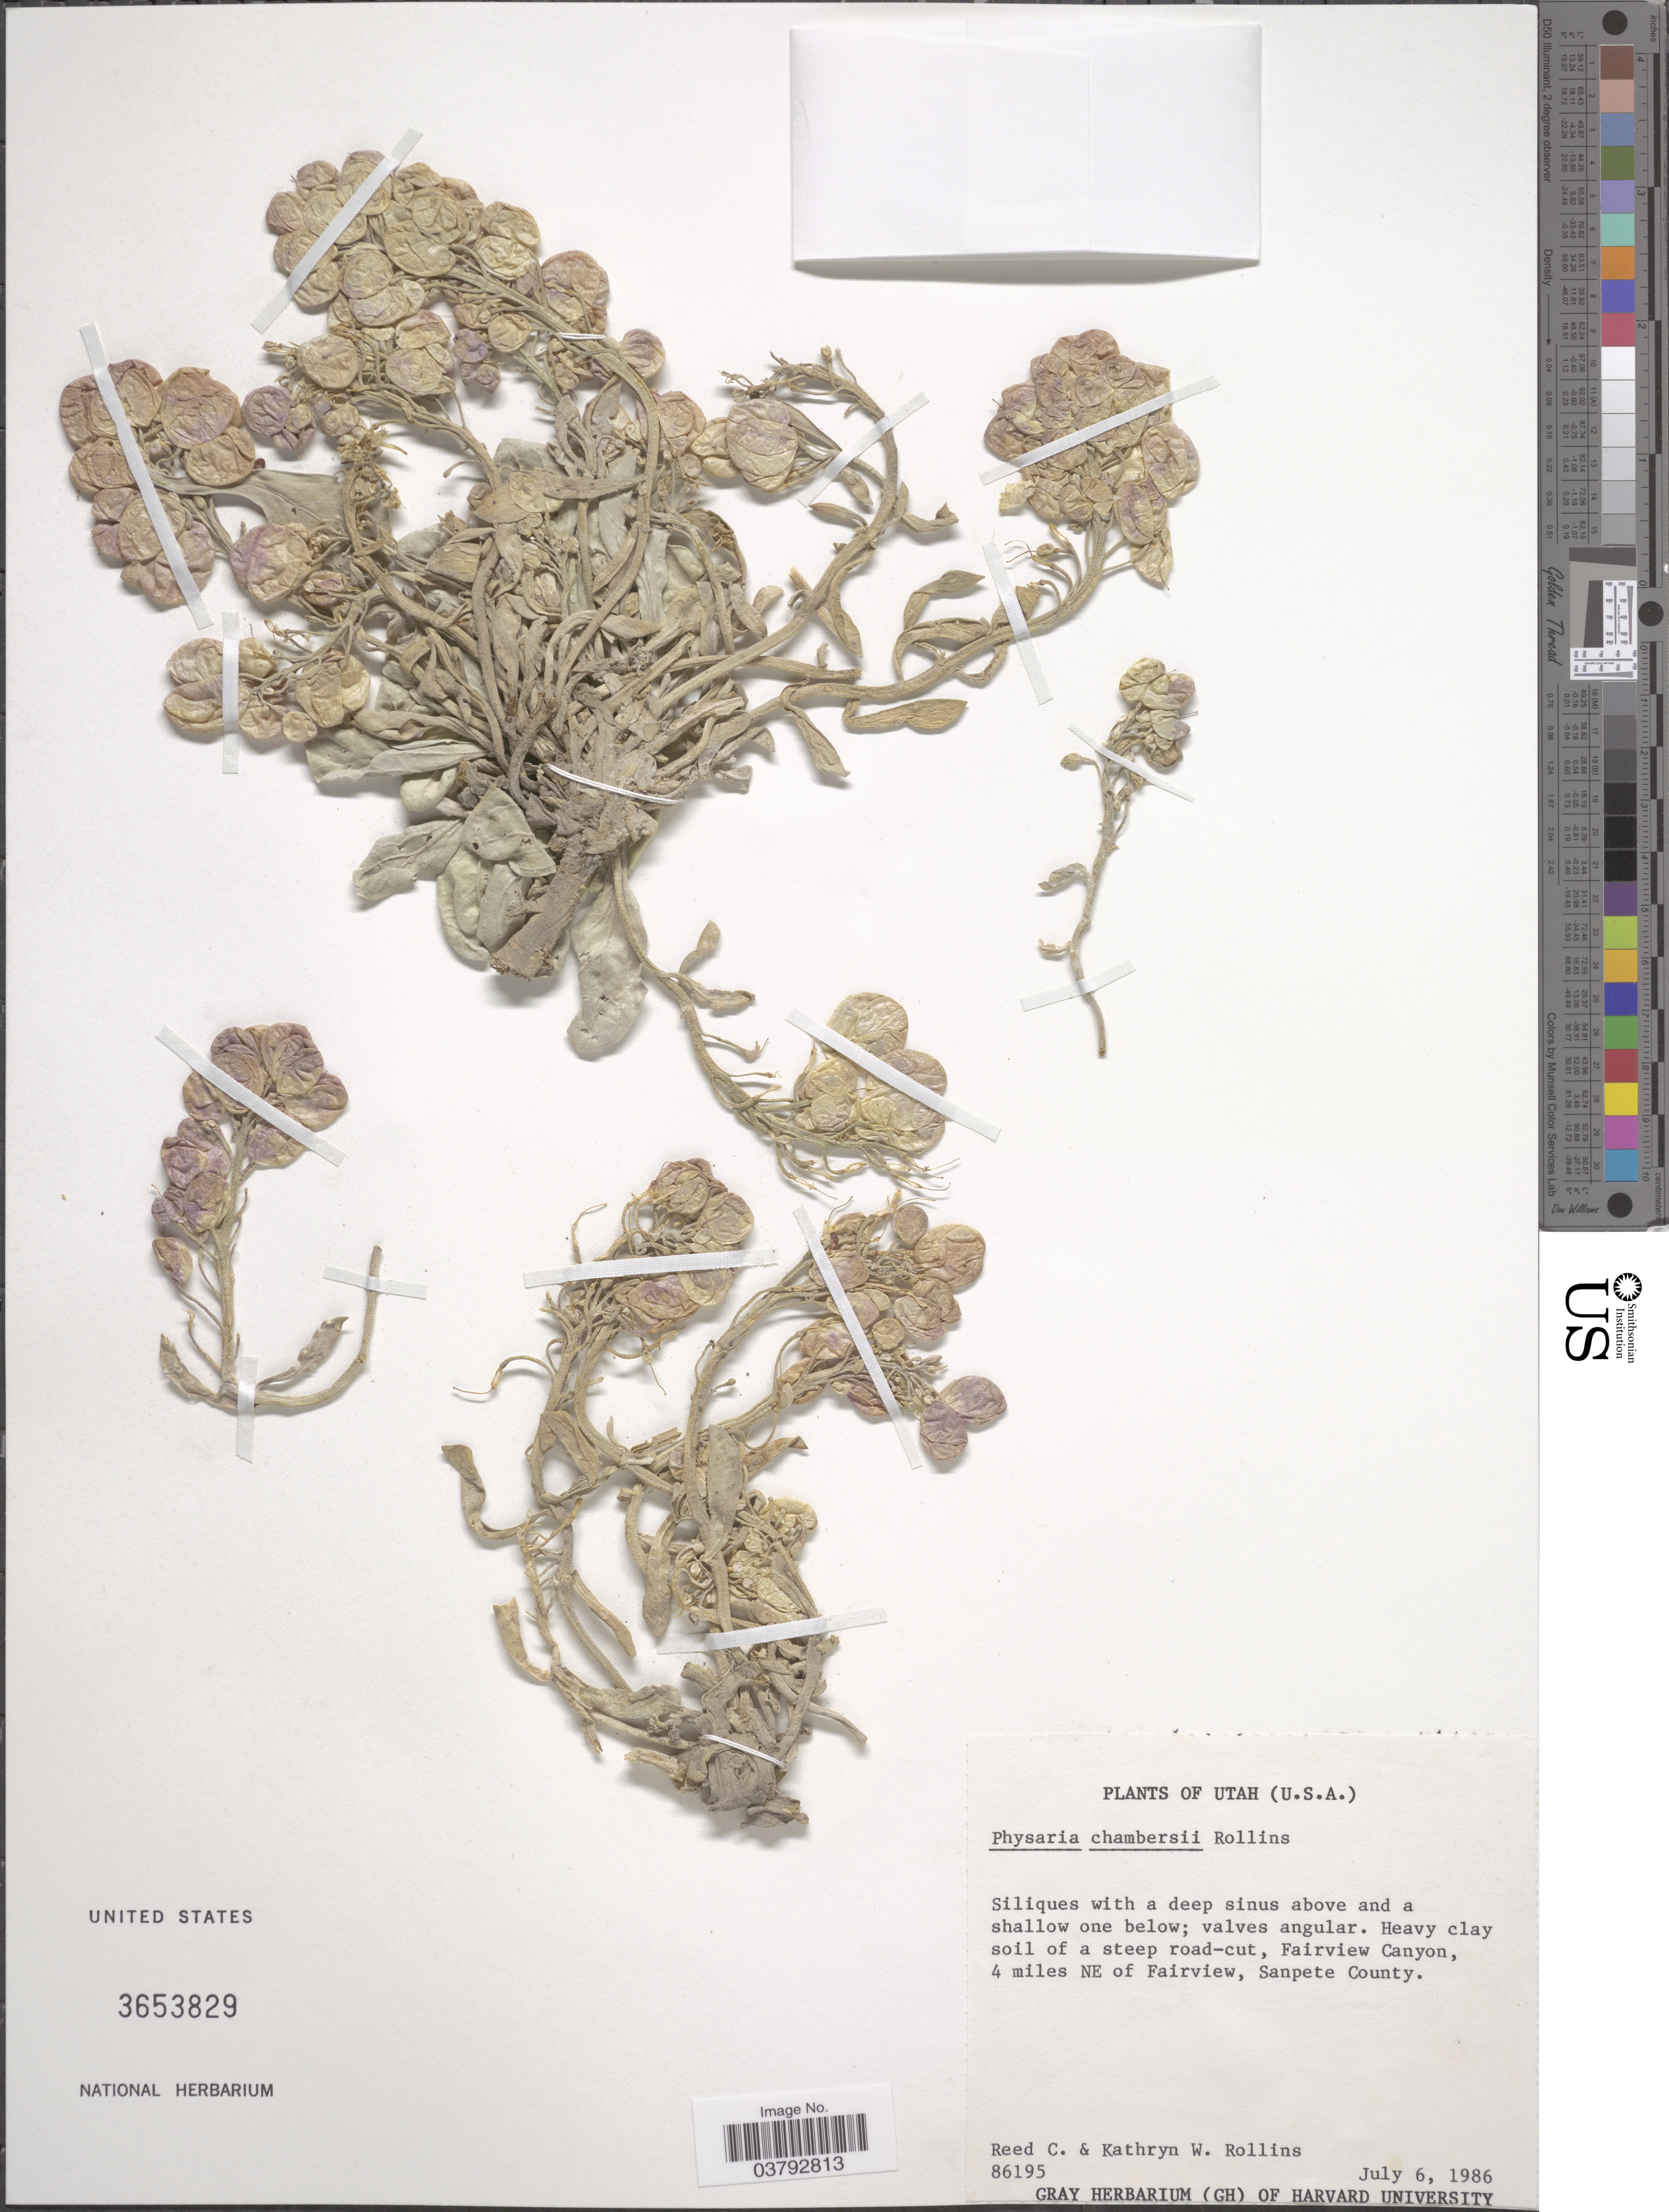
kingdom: Plantae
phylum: Tracheophyta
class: Magnoliopsida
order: Brassicales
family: Brassicaceae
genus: Physaria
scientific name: Physaria chambersii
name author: Rollins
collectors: R. C. Rollins & K. W. Rollins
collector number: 86195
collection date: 1986-07-06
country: United States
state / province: Utah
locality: Fairview Canyon, 4 miles NE of Fairview, Sanpete County.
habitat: heavy clay soil of a steep road-cut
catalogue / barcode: US 3653829